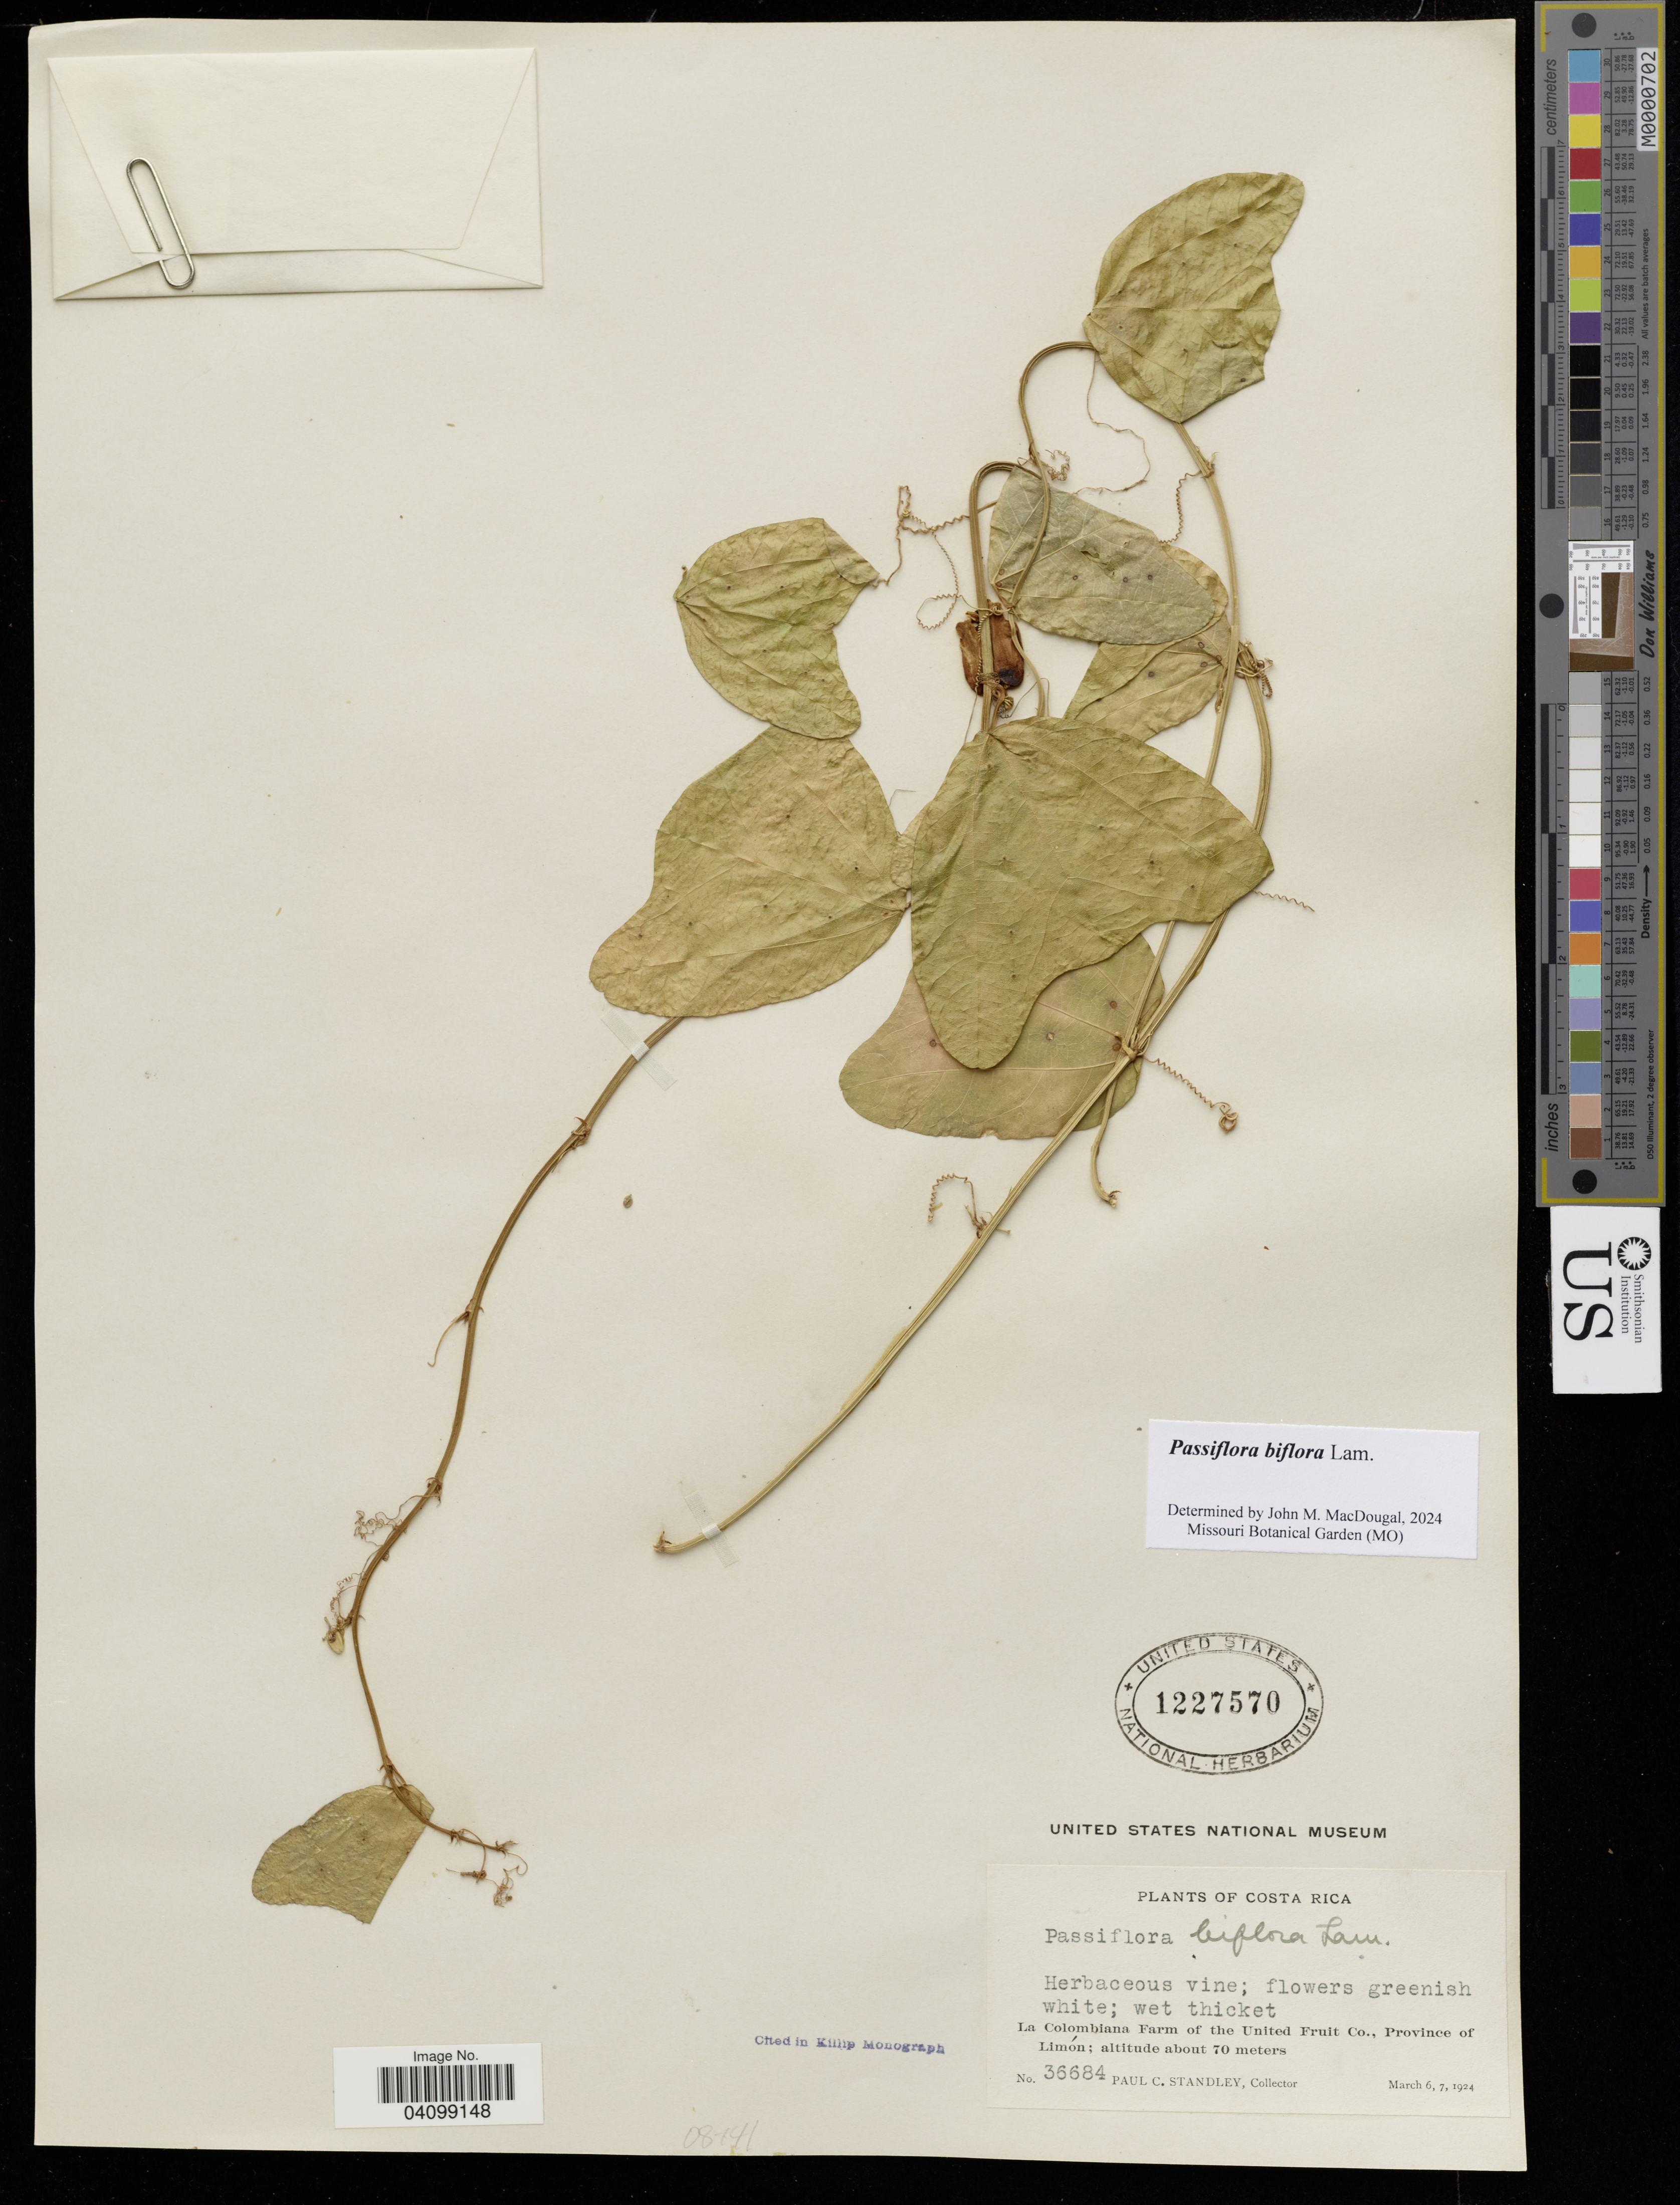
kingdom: Plantae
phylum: Tracheophyta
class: Magnoliopsida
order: Malpighiales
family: Passifloraceae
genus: Passiflora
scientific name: Passiflora biflora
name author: Lam.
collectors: P. C. Standley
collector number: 36684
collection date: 1924-03-06/1924-03-07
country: Costa Rica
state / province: Limón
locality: La Colombiana Farm of the United Fruit Co.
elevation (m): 70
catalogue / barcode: US 1227570